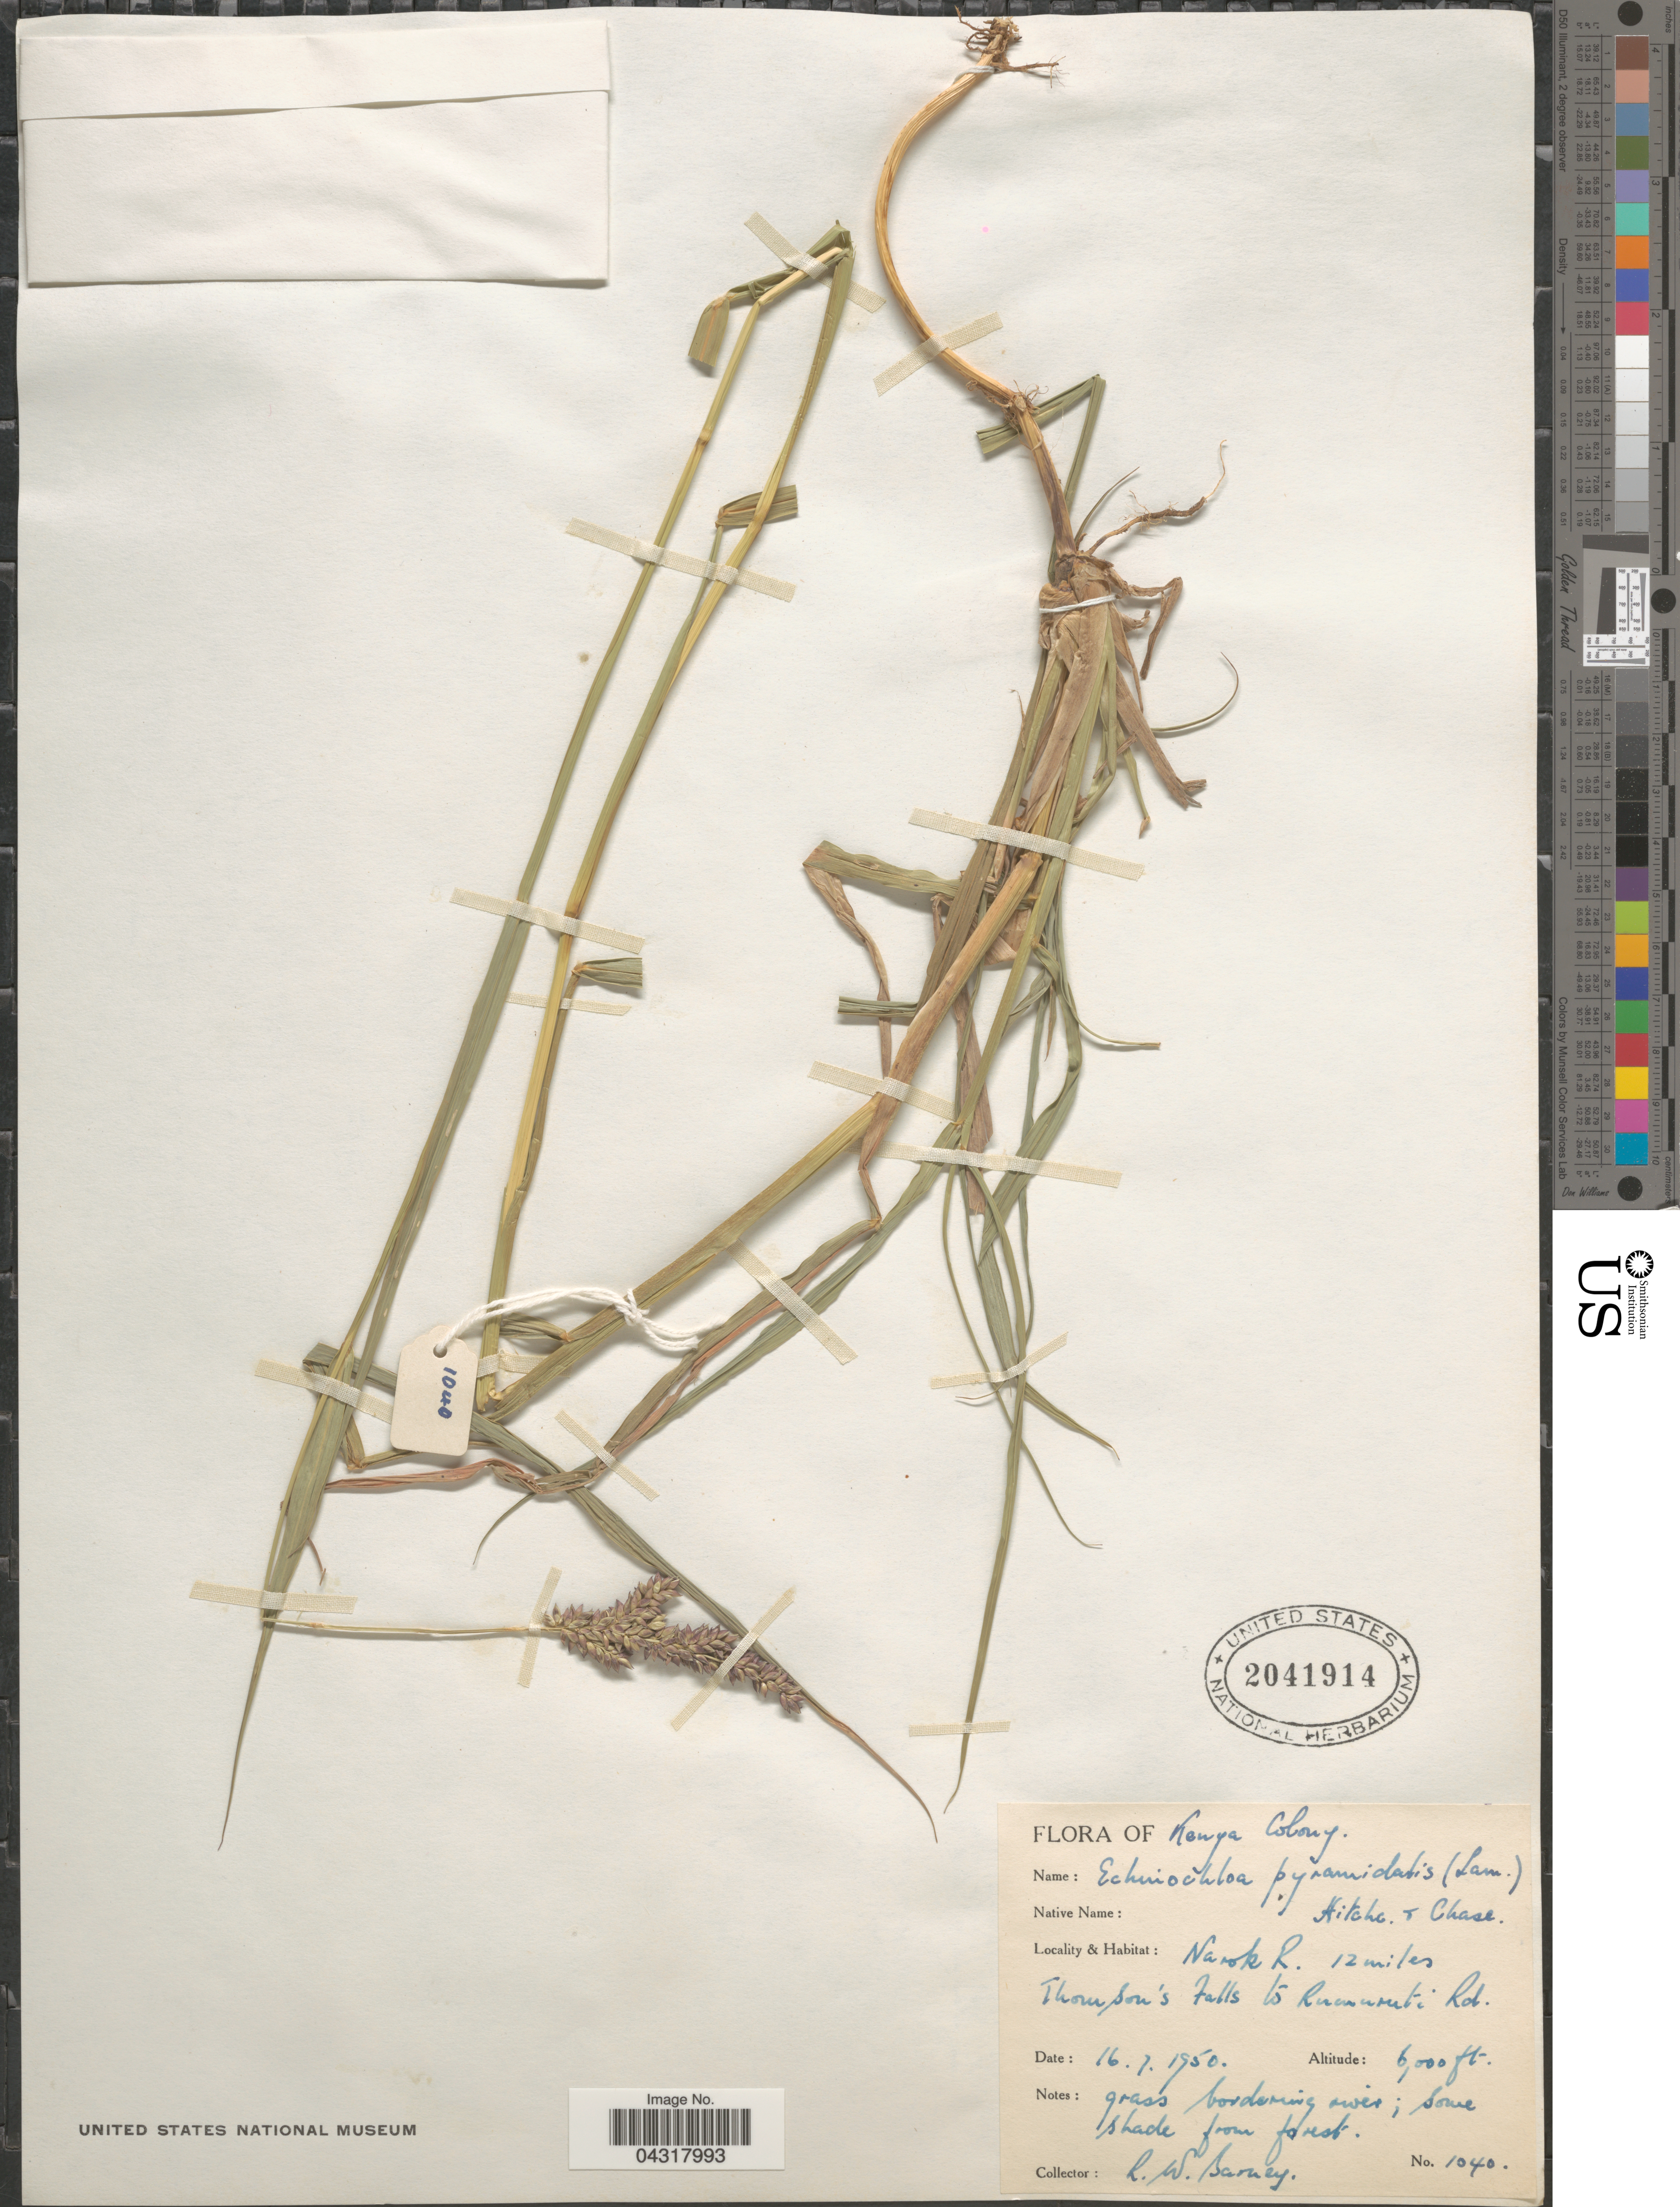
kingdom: Plantae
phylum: Tracheophyta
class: Liliopsida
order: Poales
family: Poaceae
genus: Echinochloa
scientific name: Echinochloa pyramidalis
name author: (Lam.) Hitchc. & Chase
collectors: R. Barney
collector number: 1040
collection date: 1950-07-16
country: Kenya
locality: Kenya Colony. Narok R. 12 miles Thomson's Falls to Rumuruti Rd.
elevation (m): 1829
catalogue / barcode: US 2041914